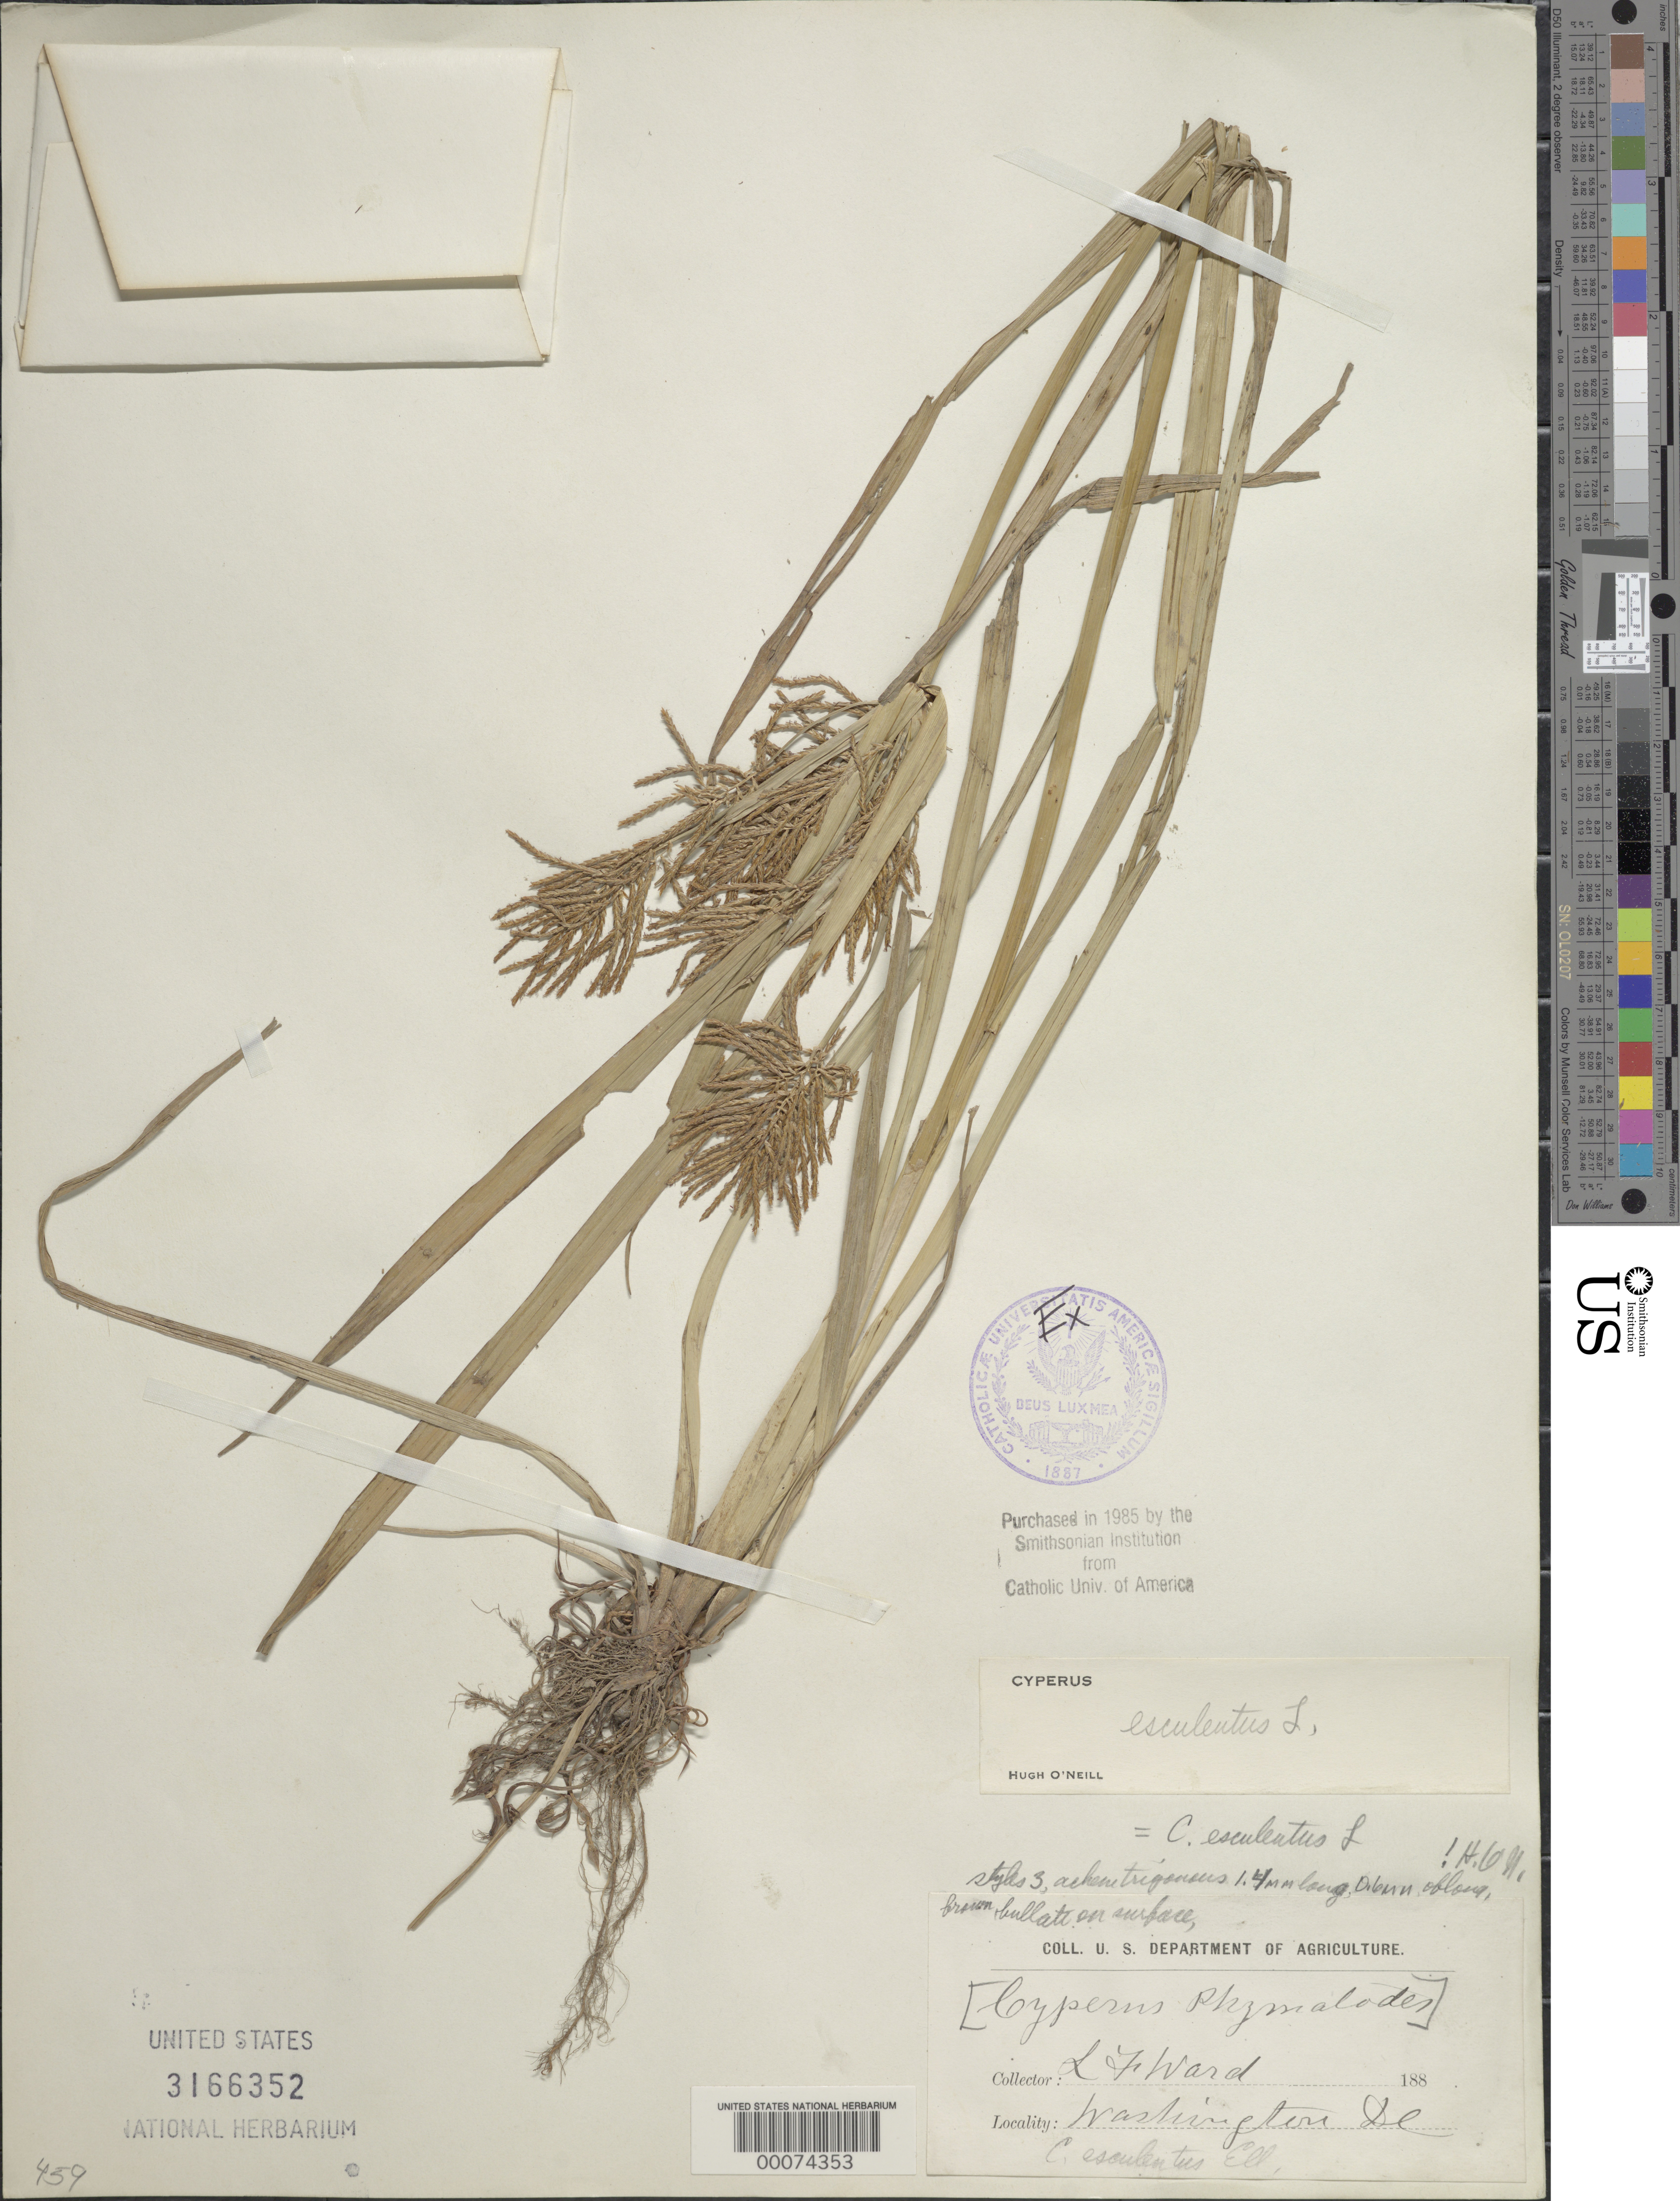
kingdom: Plantae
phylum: Tracheophyta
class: Liliopsida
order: Poales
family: Cyperaceae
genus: Cyperus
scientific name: Cyperus esculentus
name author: L.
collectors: L. F. Ward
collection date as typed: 188-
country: United States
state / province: District of Columbia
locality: Washington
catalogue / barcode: US 3166352